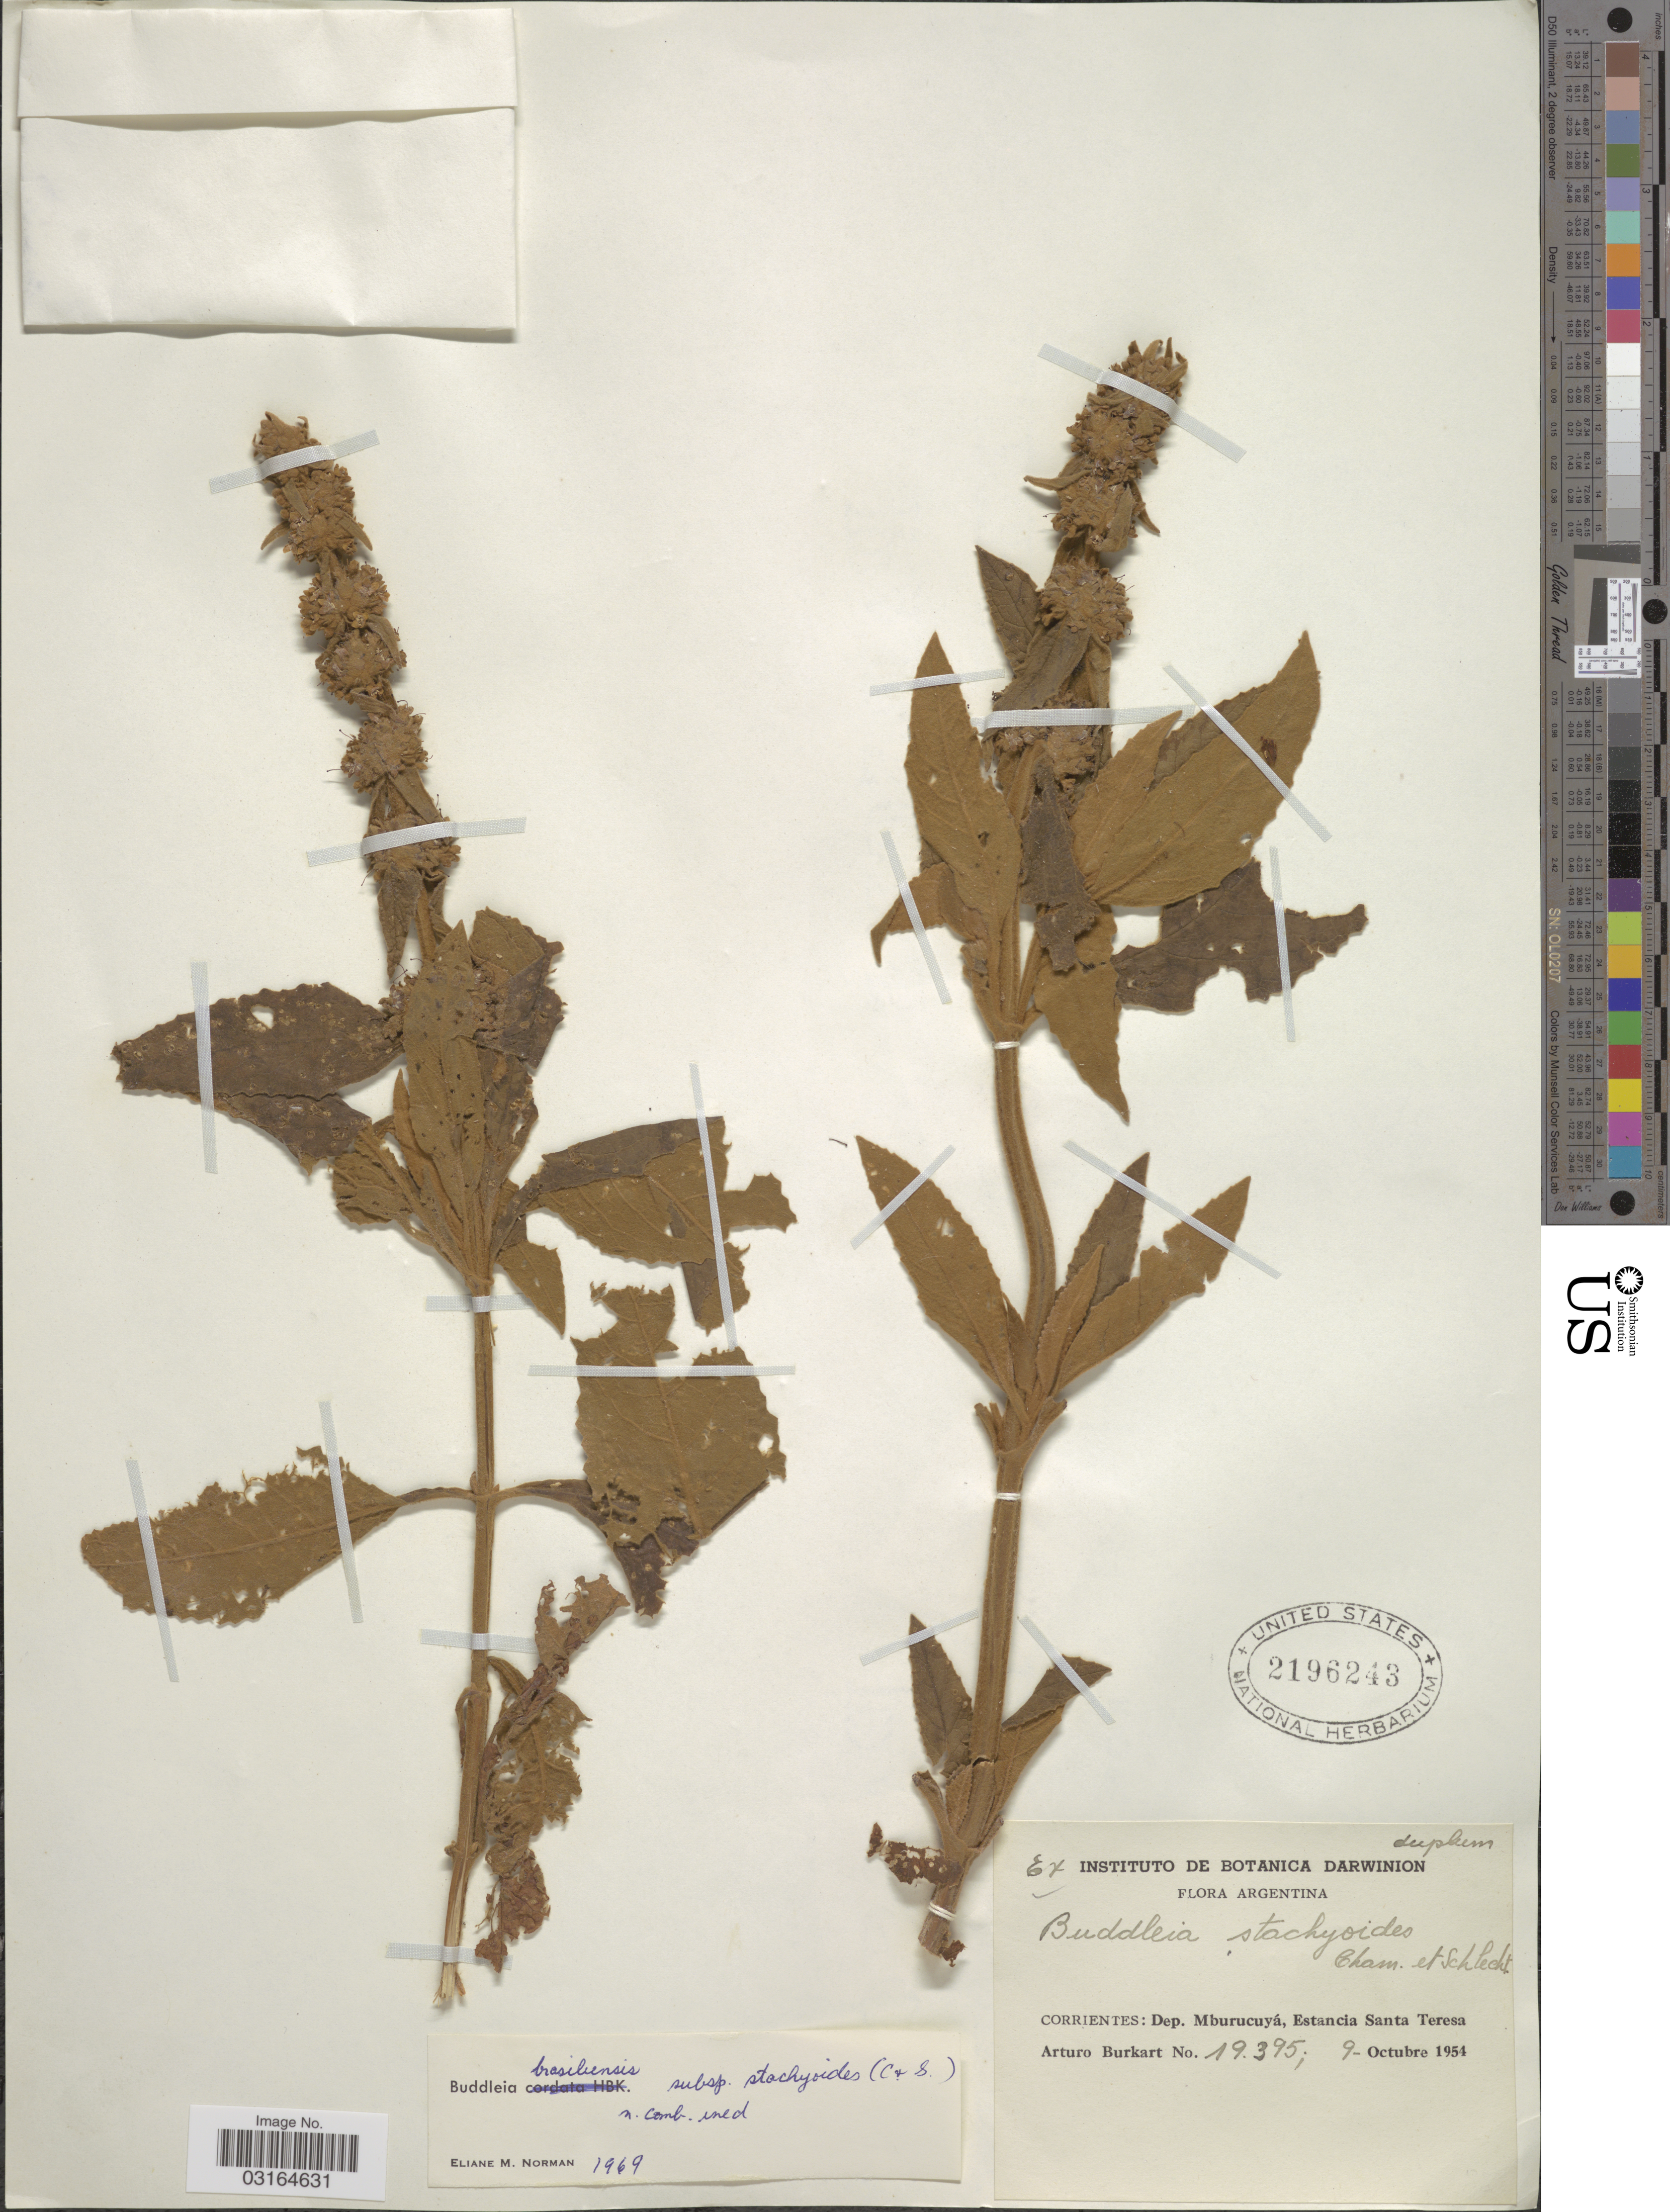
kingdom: Plantae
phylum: Tracheophyta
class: Magnoliopsida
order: Lamiales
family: Scrophulariaceae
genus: Buddleja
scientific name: Buddleja stachyoides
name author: Cham. & Schltdl.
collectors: A. E. Burkart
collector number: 19395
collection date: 1954-10-09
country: Argentina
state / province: Corrientes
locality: Dep. Mburucuyá, Estancia Santa Teresa.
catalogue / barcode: US 2196243